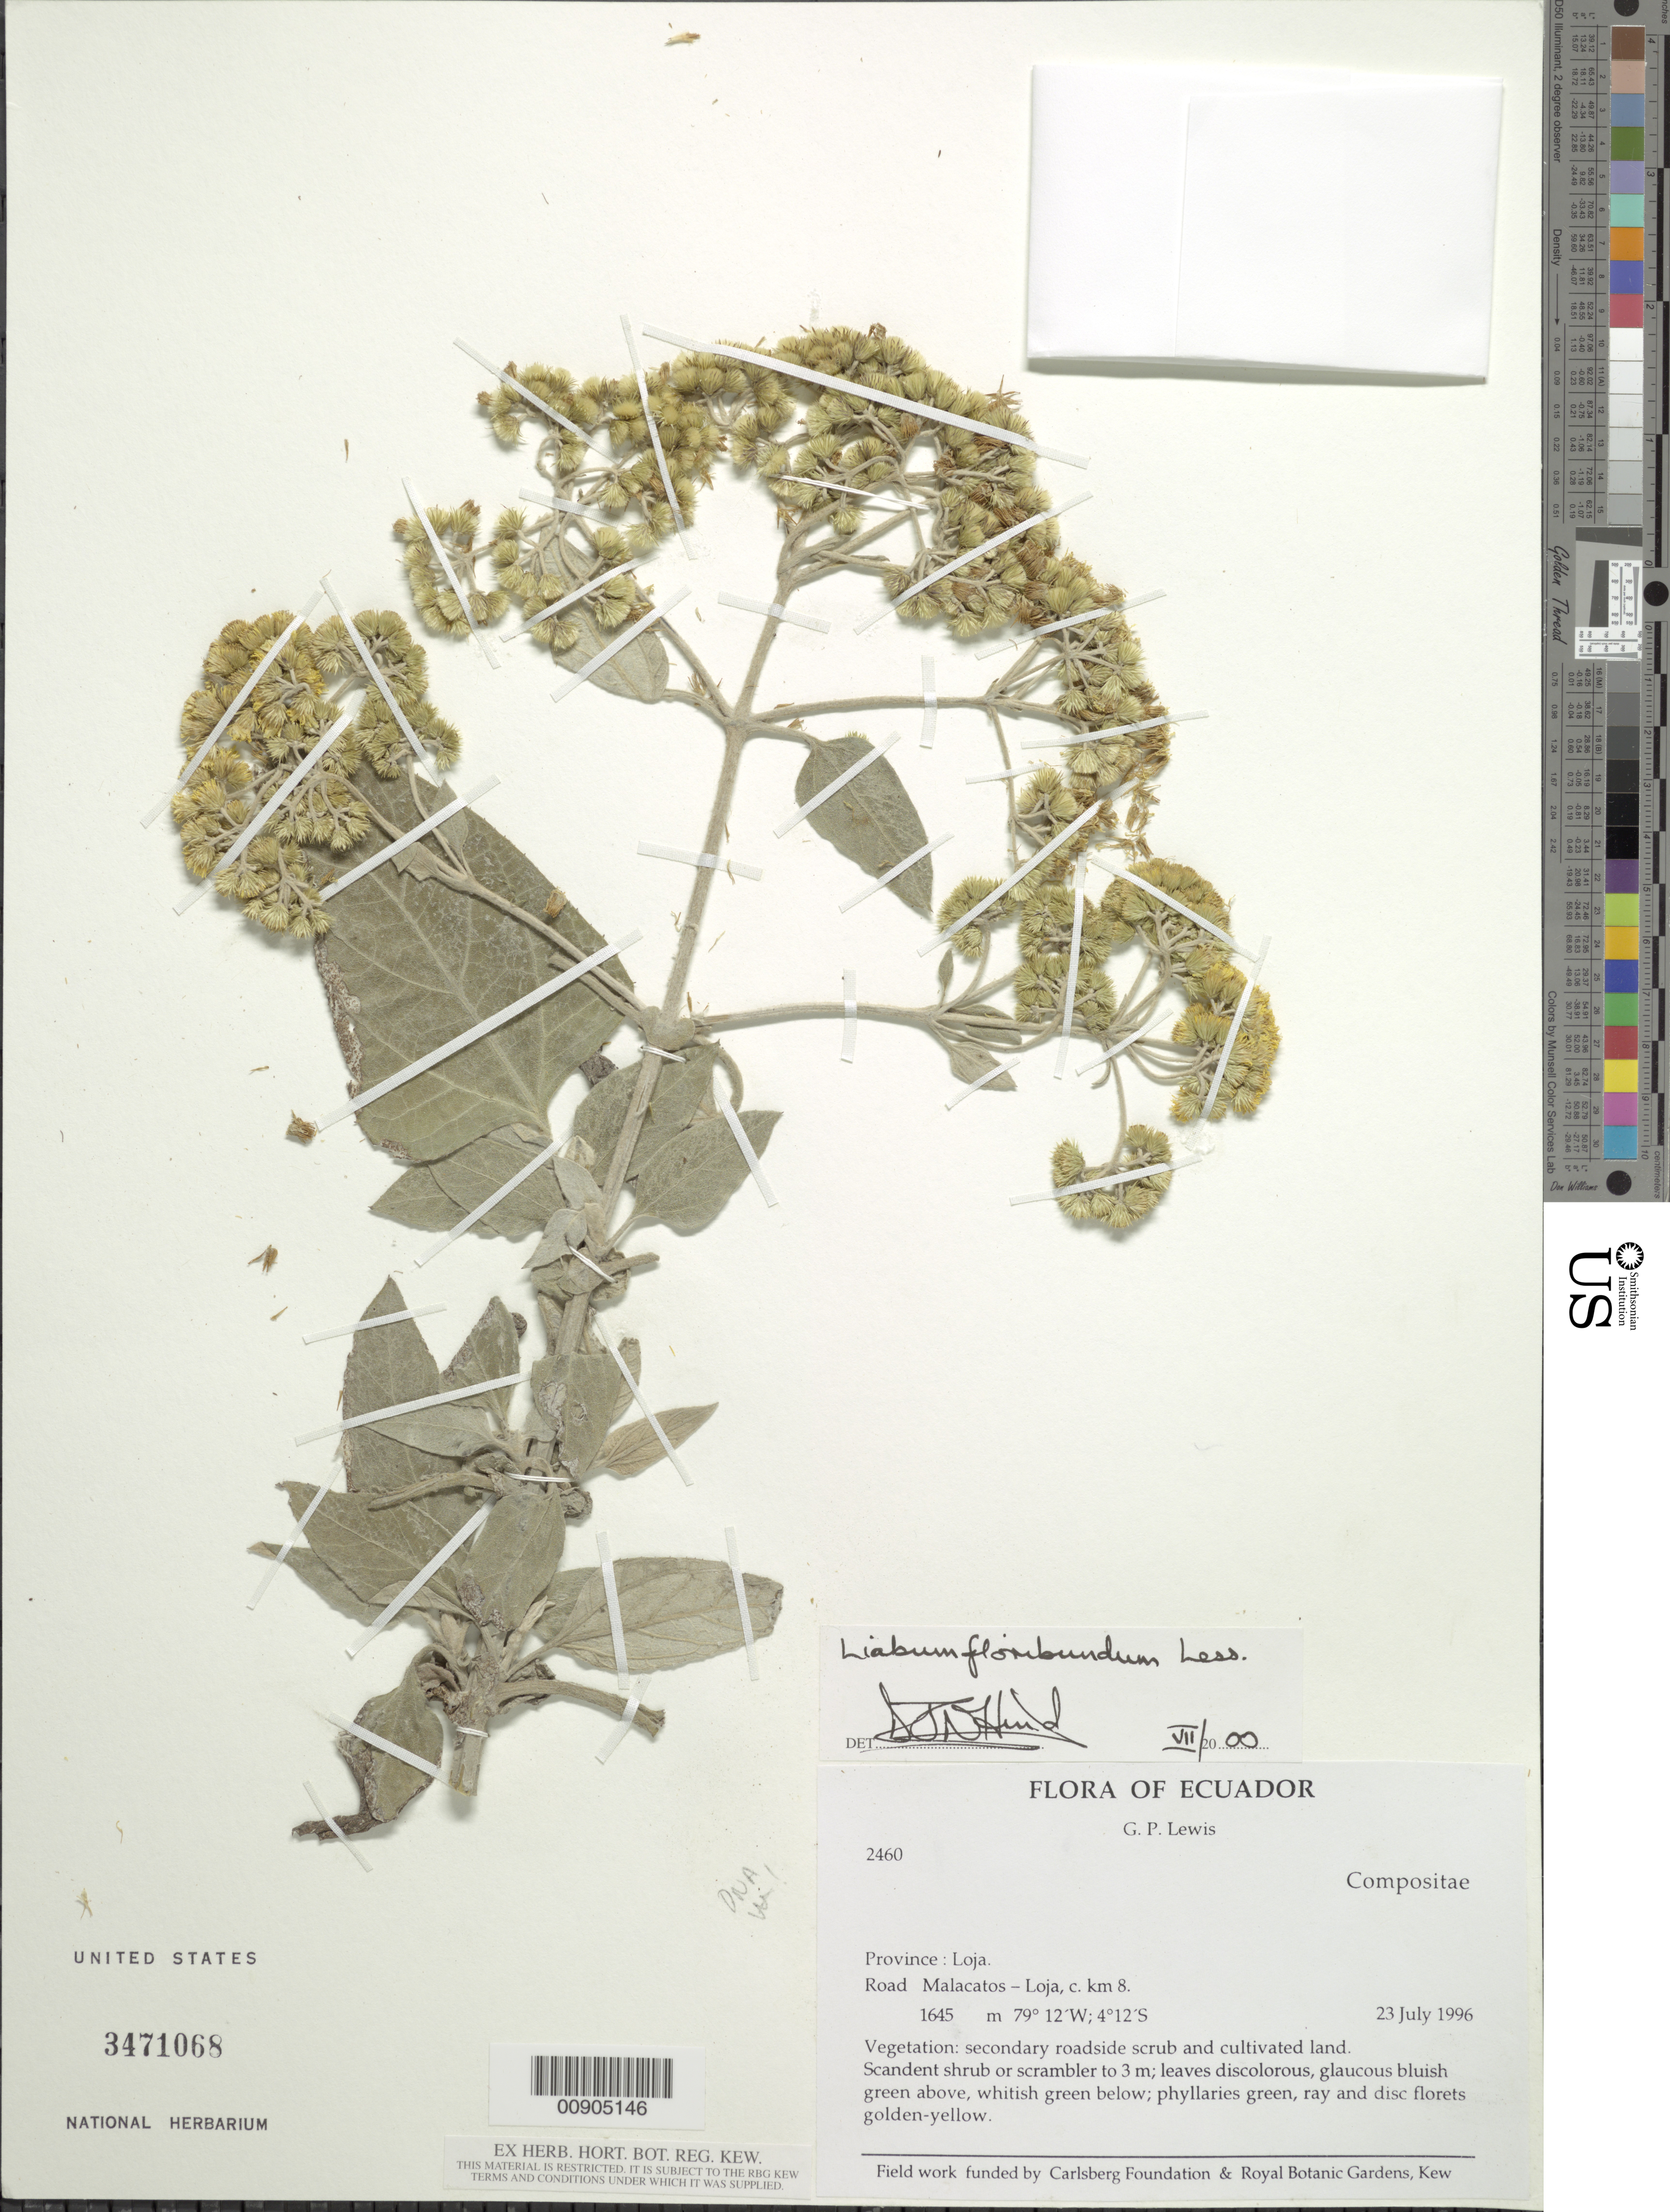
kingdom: Plantae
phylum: Tracheophyta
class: Magnoliopsida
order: Asterales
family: Asteraceae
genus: Liabum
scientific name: Liabum floribundum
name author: Less.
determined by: Hind, N.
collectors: G. P. Lewis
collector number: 2460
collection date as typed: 23 July 1996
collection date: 1996-07-23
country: Ecuador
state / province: Loja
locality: Malacatos to Loja road, ca. km 8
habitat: Secondary roadside scrub and cultivated land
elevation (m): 1645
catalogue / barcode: US 3471068